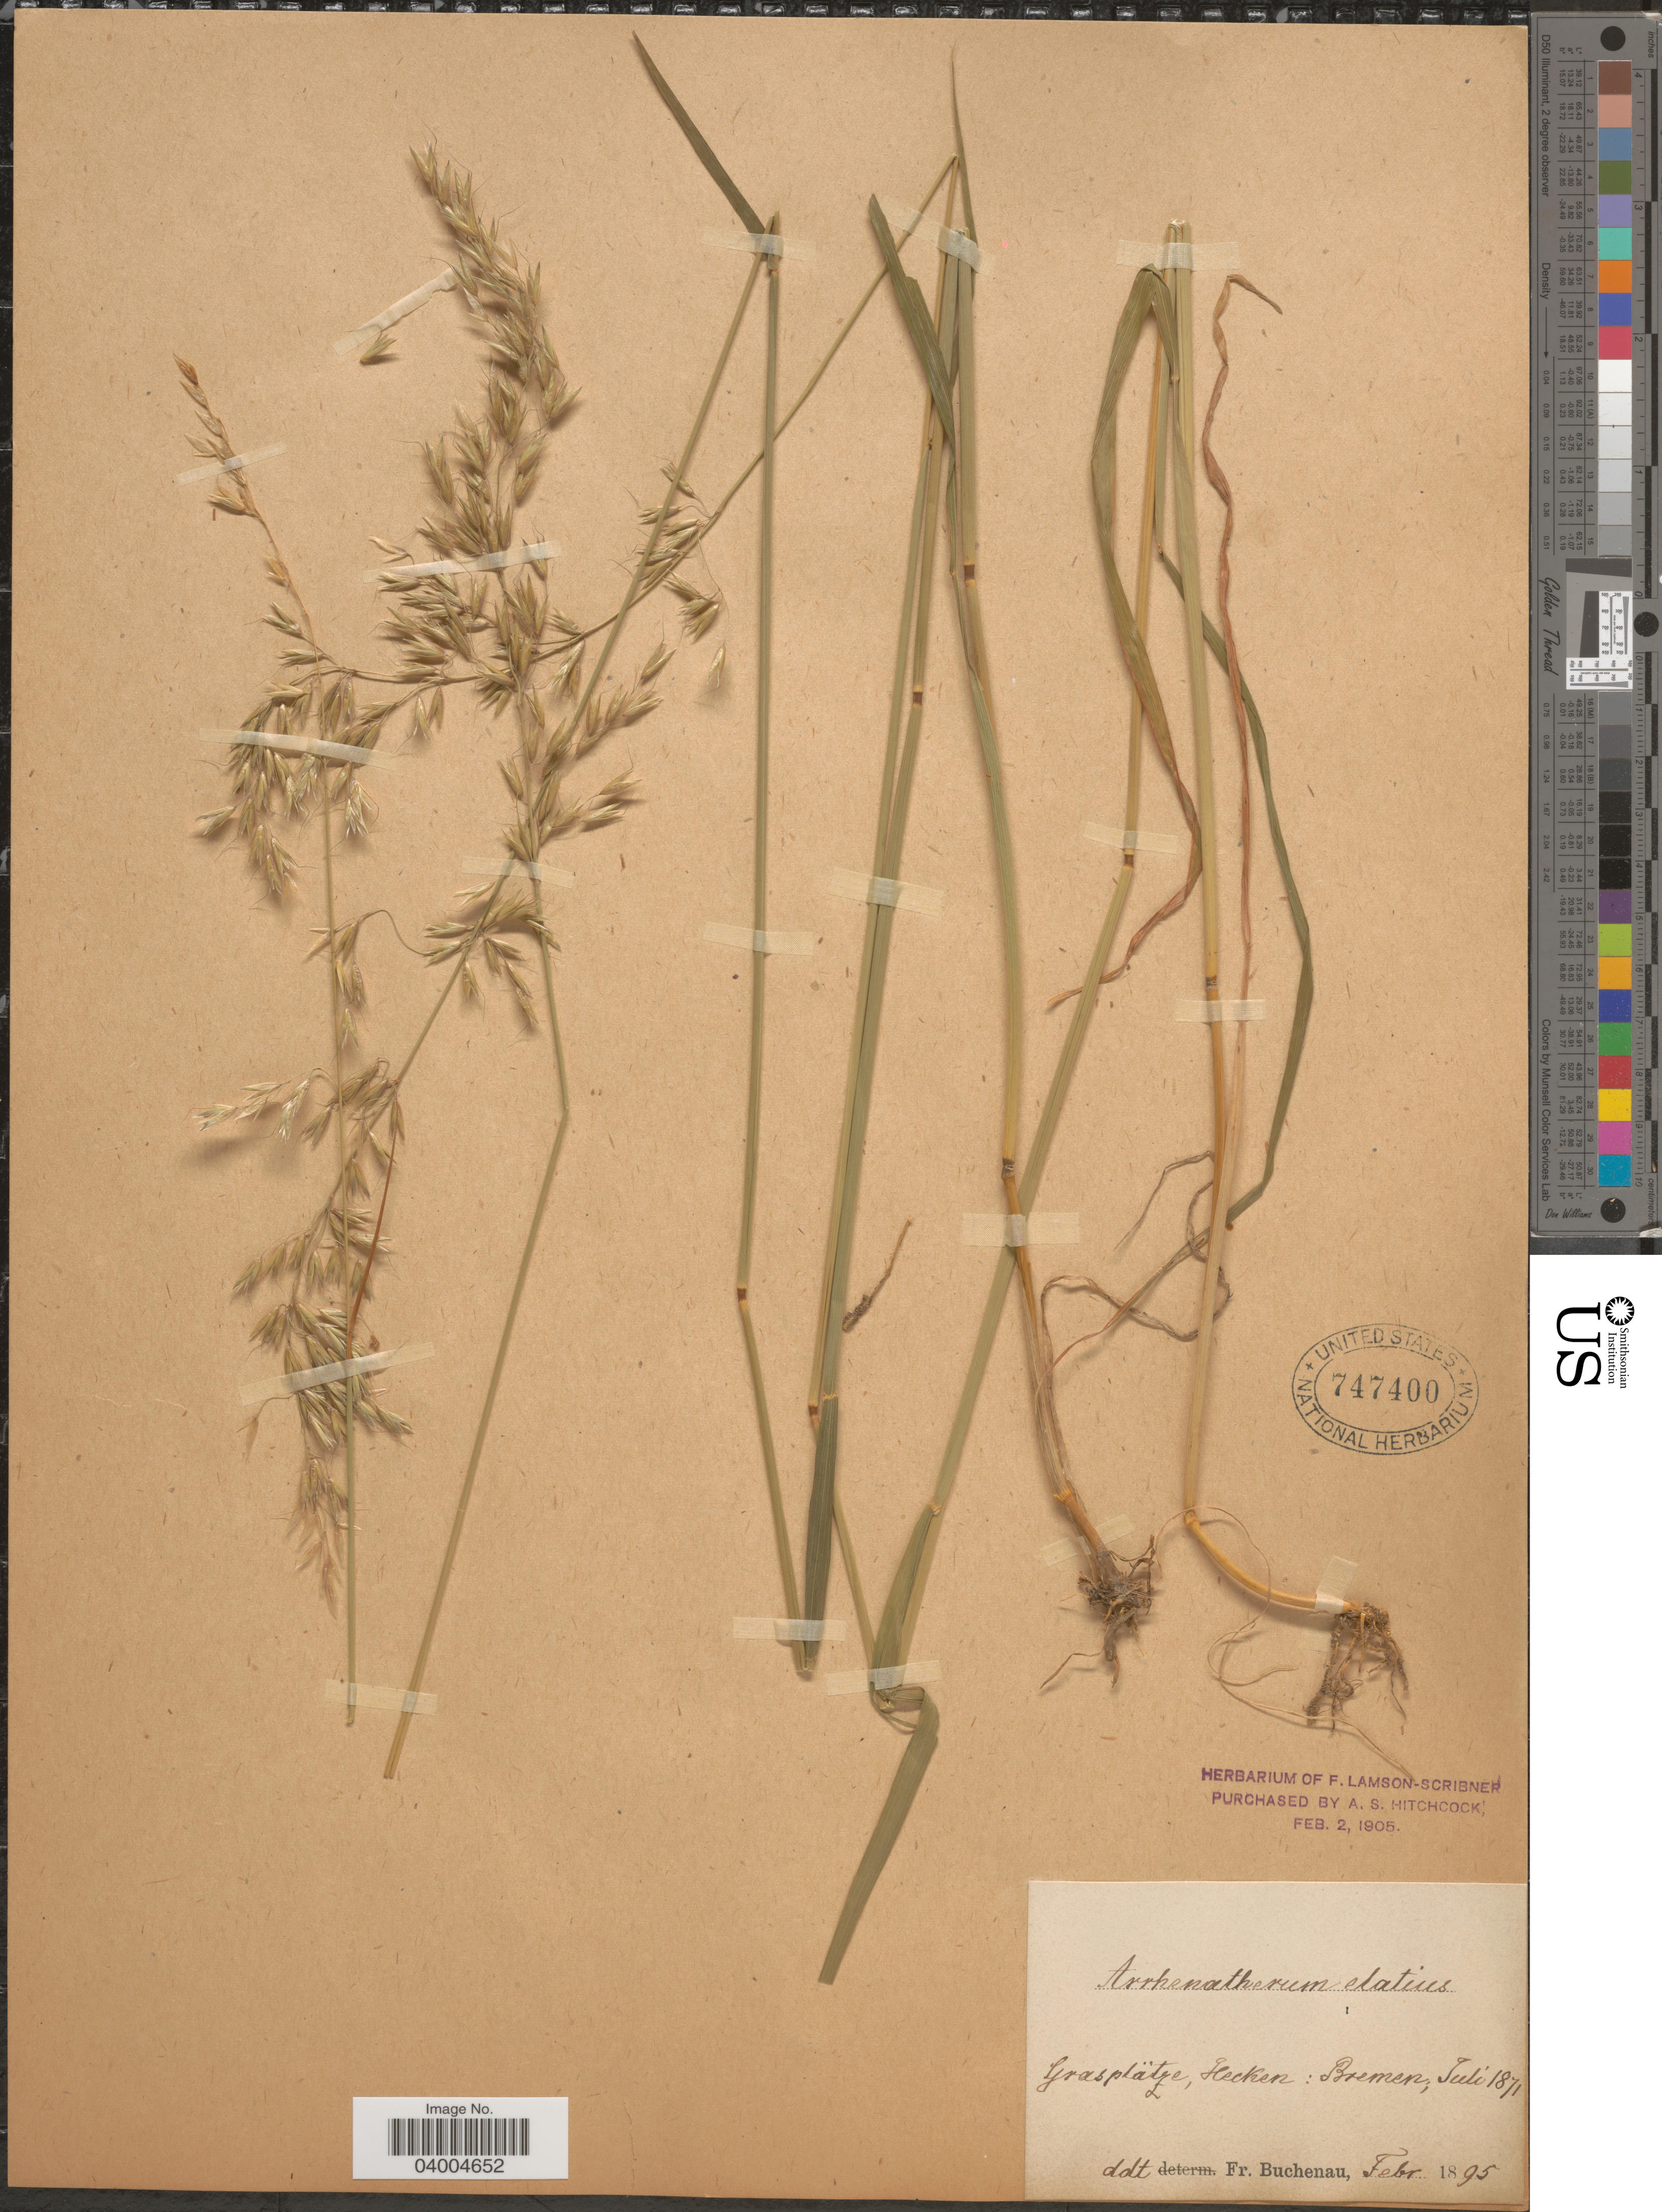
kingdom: Plantae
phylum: Tracheophyta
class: Liliopsida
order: Poales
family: Poaceae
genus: Arrhenatherum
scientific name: Arrhenatherum elatius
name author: (L.) J. Presl & C. Presl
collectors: ex herb. F. Lamson Scribner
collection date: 1871-07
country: Germany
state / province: Bremen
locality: Grasplätze, Hecken.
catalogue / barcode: US 747400